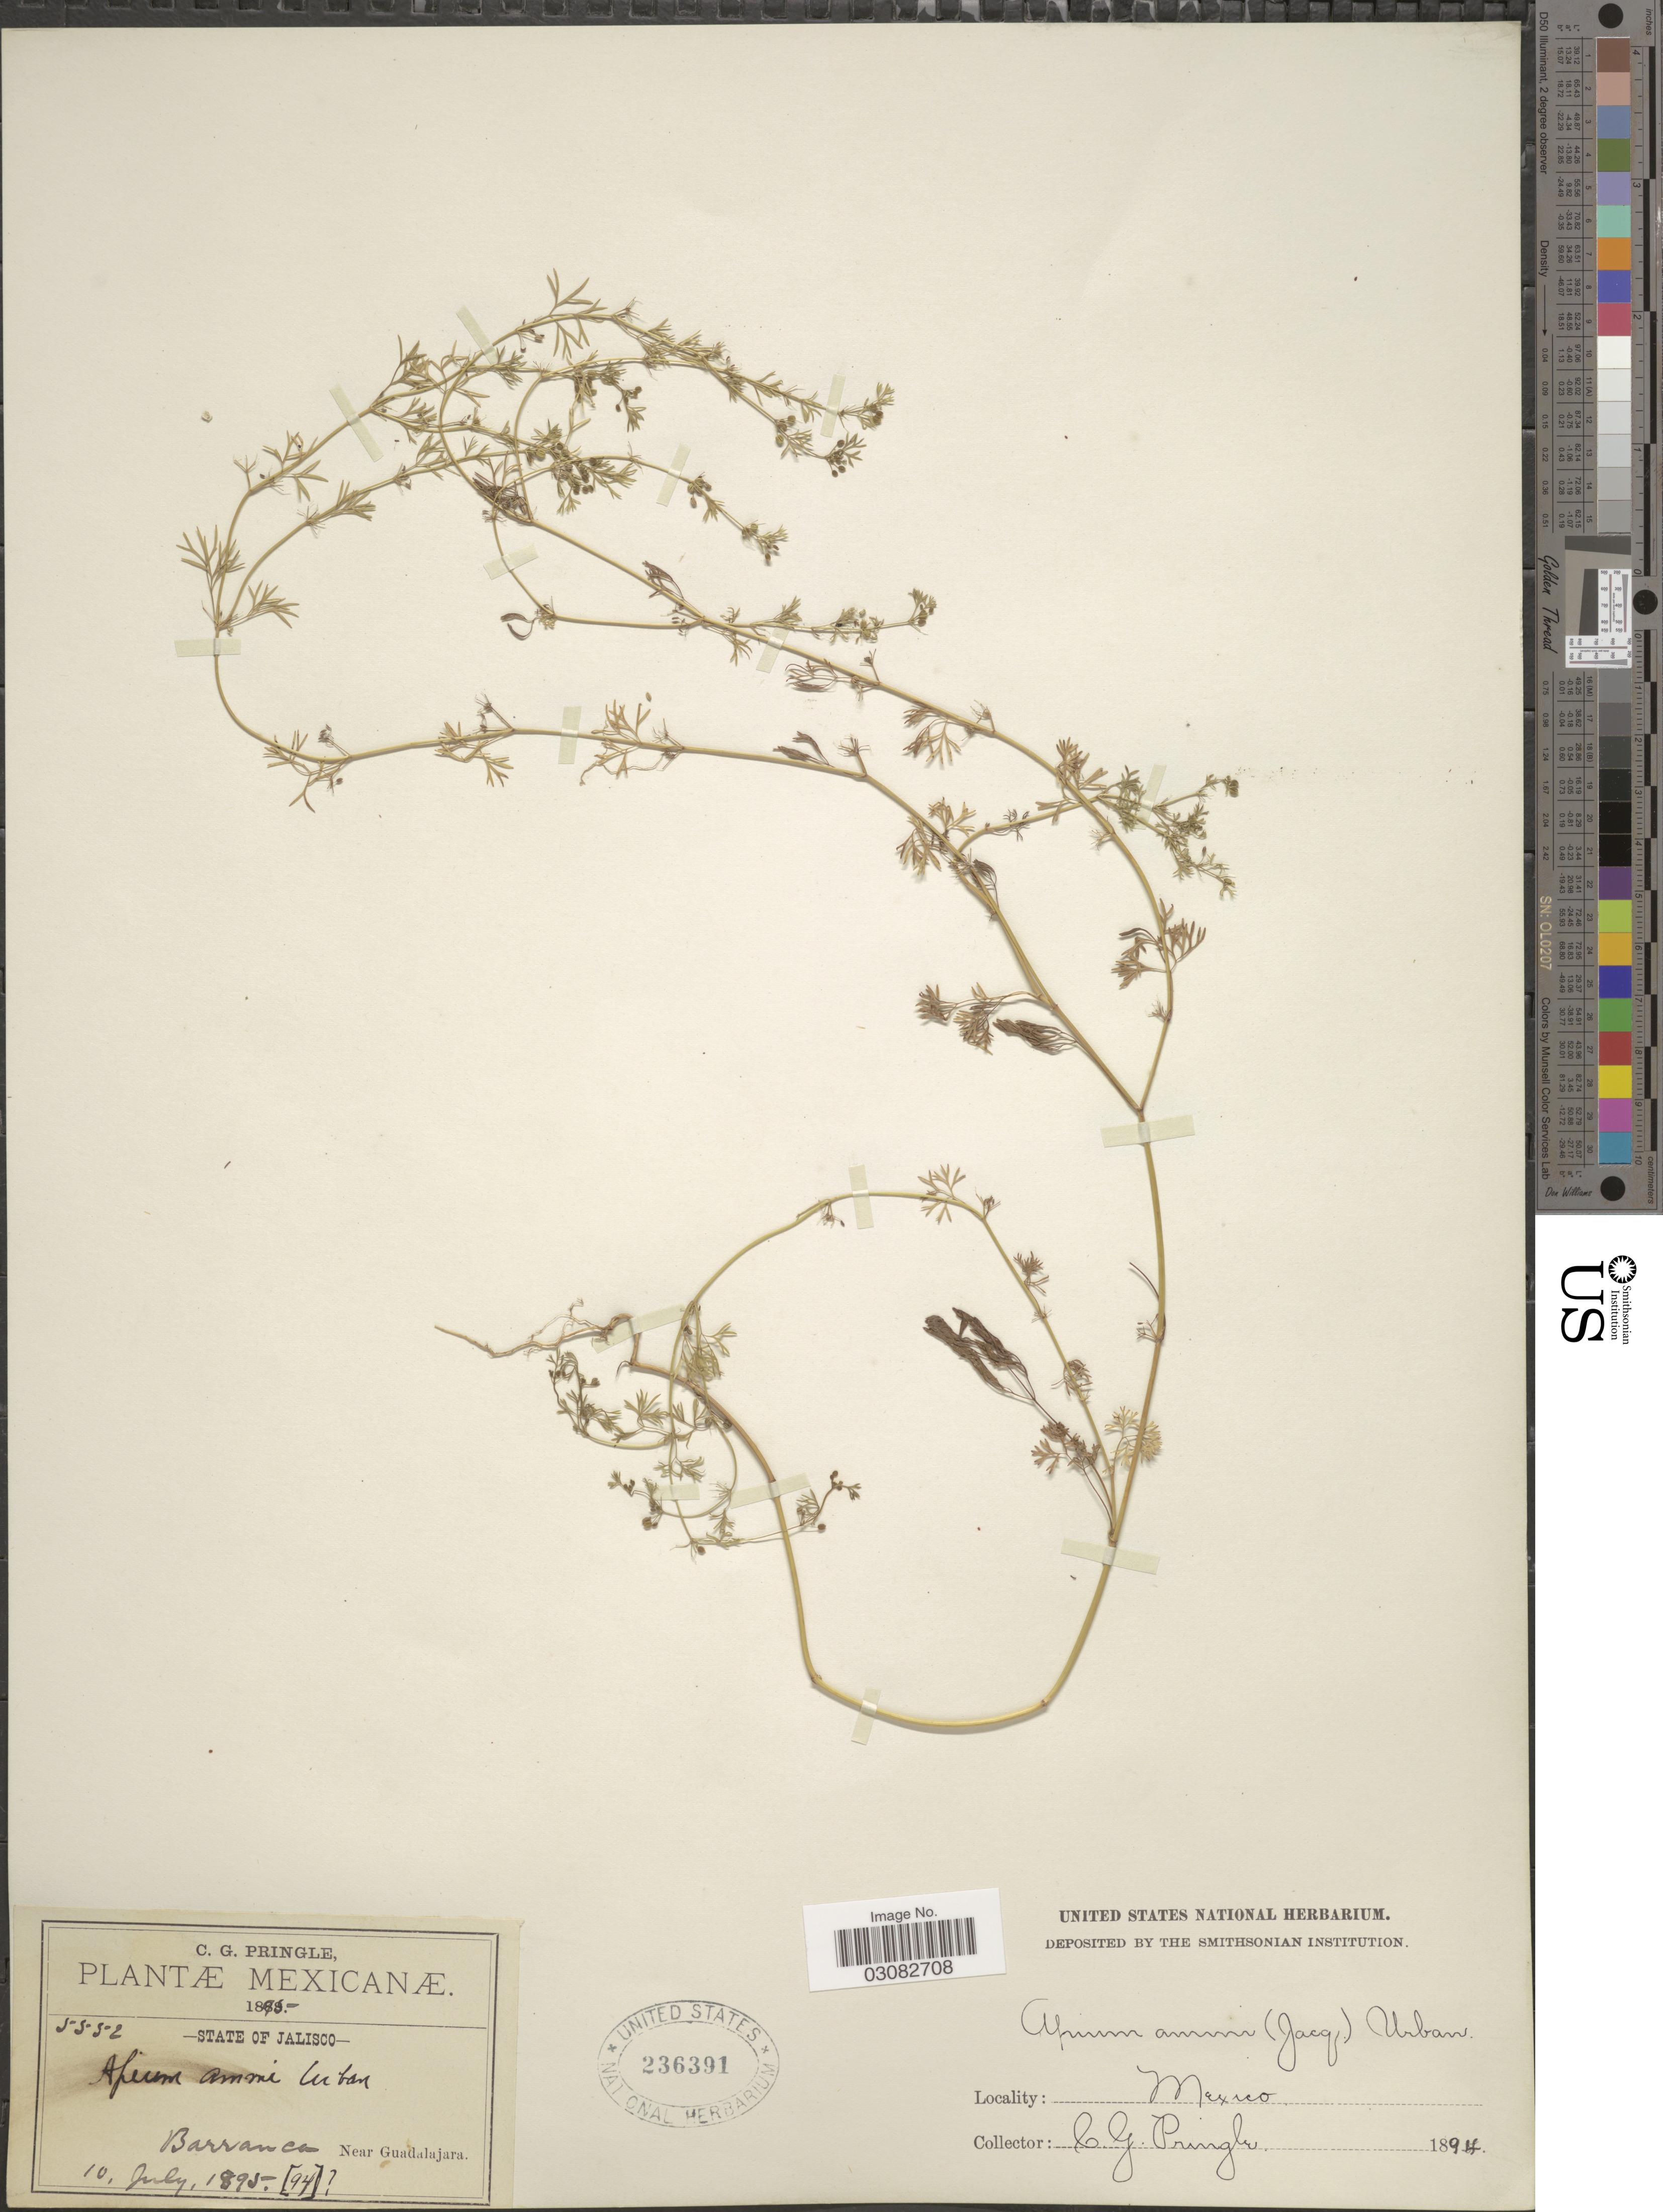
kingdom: Plantae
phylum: Tracheophyta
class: Magnoliopsida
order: Apiales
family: Apiaceae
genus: Apium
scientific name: Apium ammi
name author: (Jacq.) Urb.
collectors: C. G. Pringle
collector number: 5552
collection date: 1895-07-10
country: Mexico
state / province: Jalisco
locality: Barranca near Guadalajara.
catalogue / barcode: US 236391